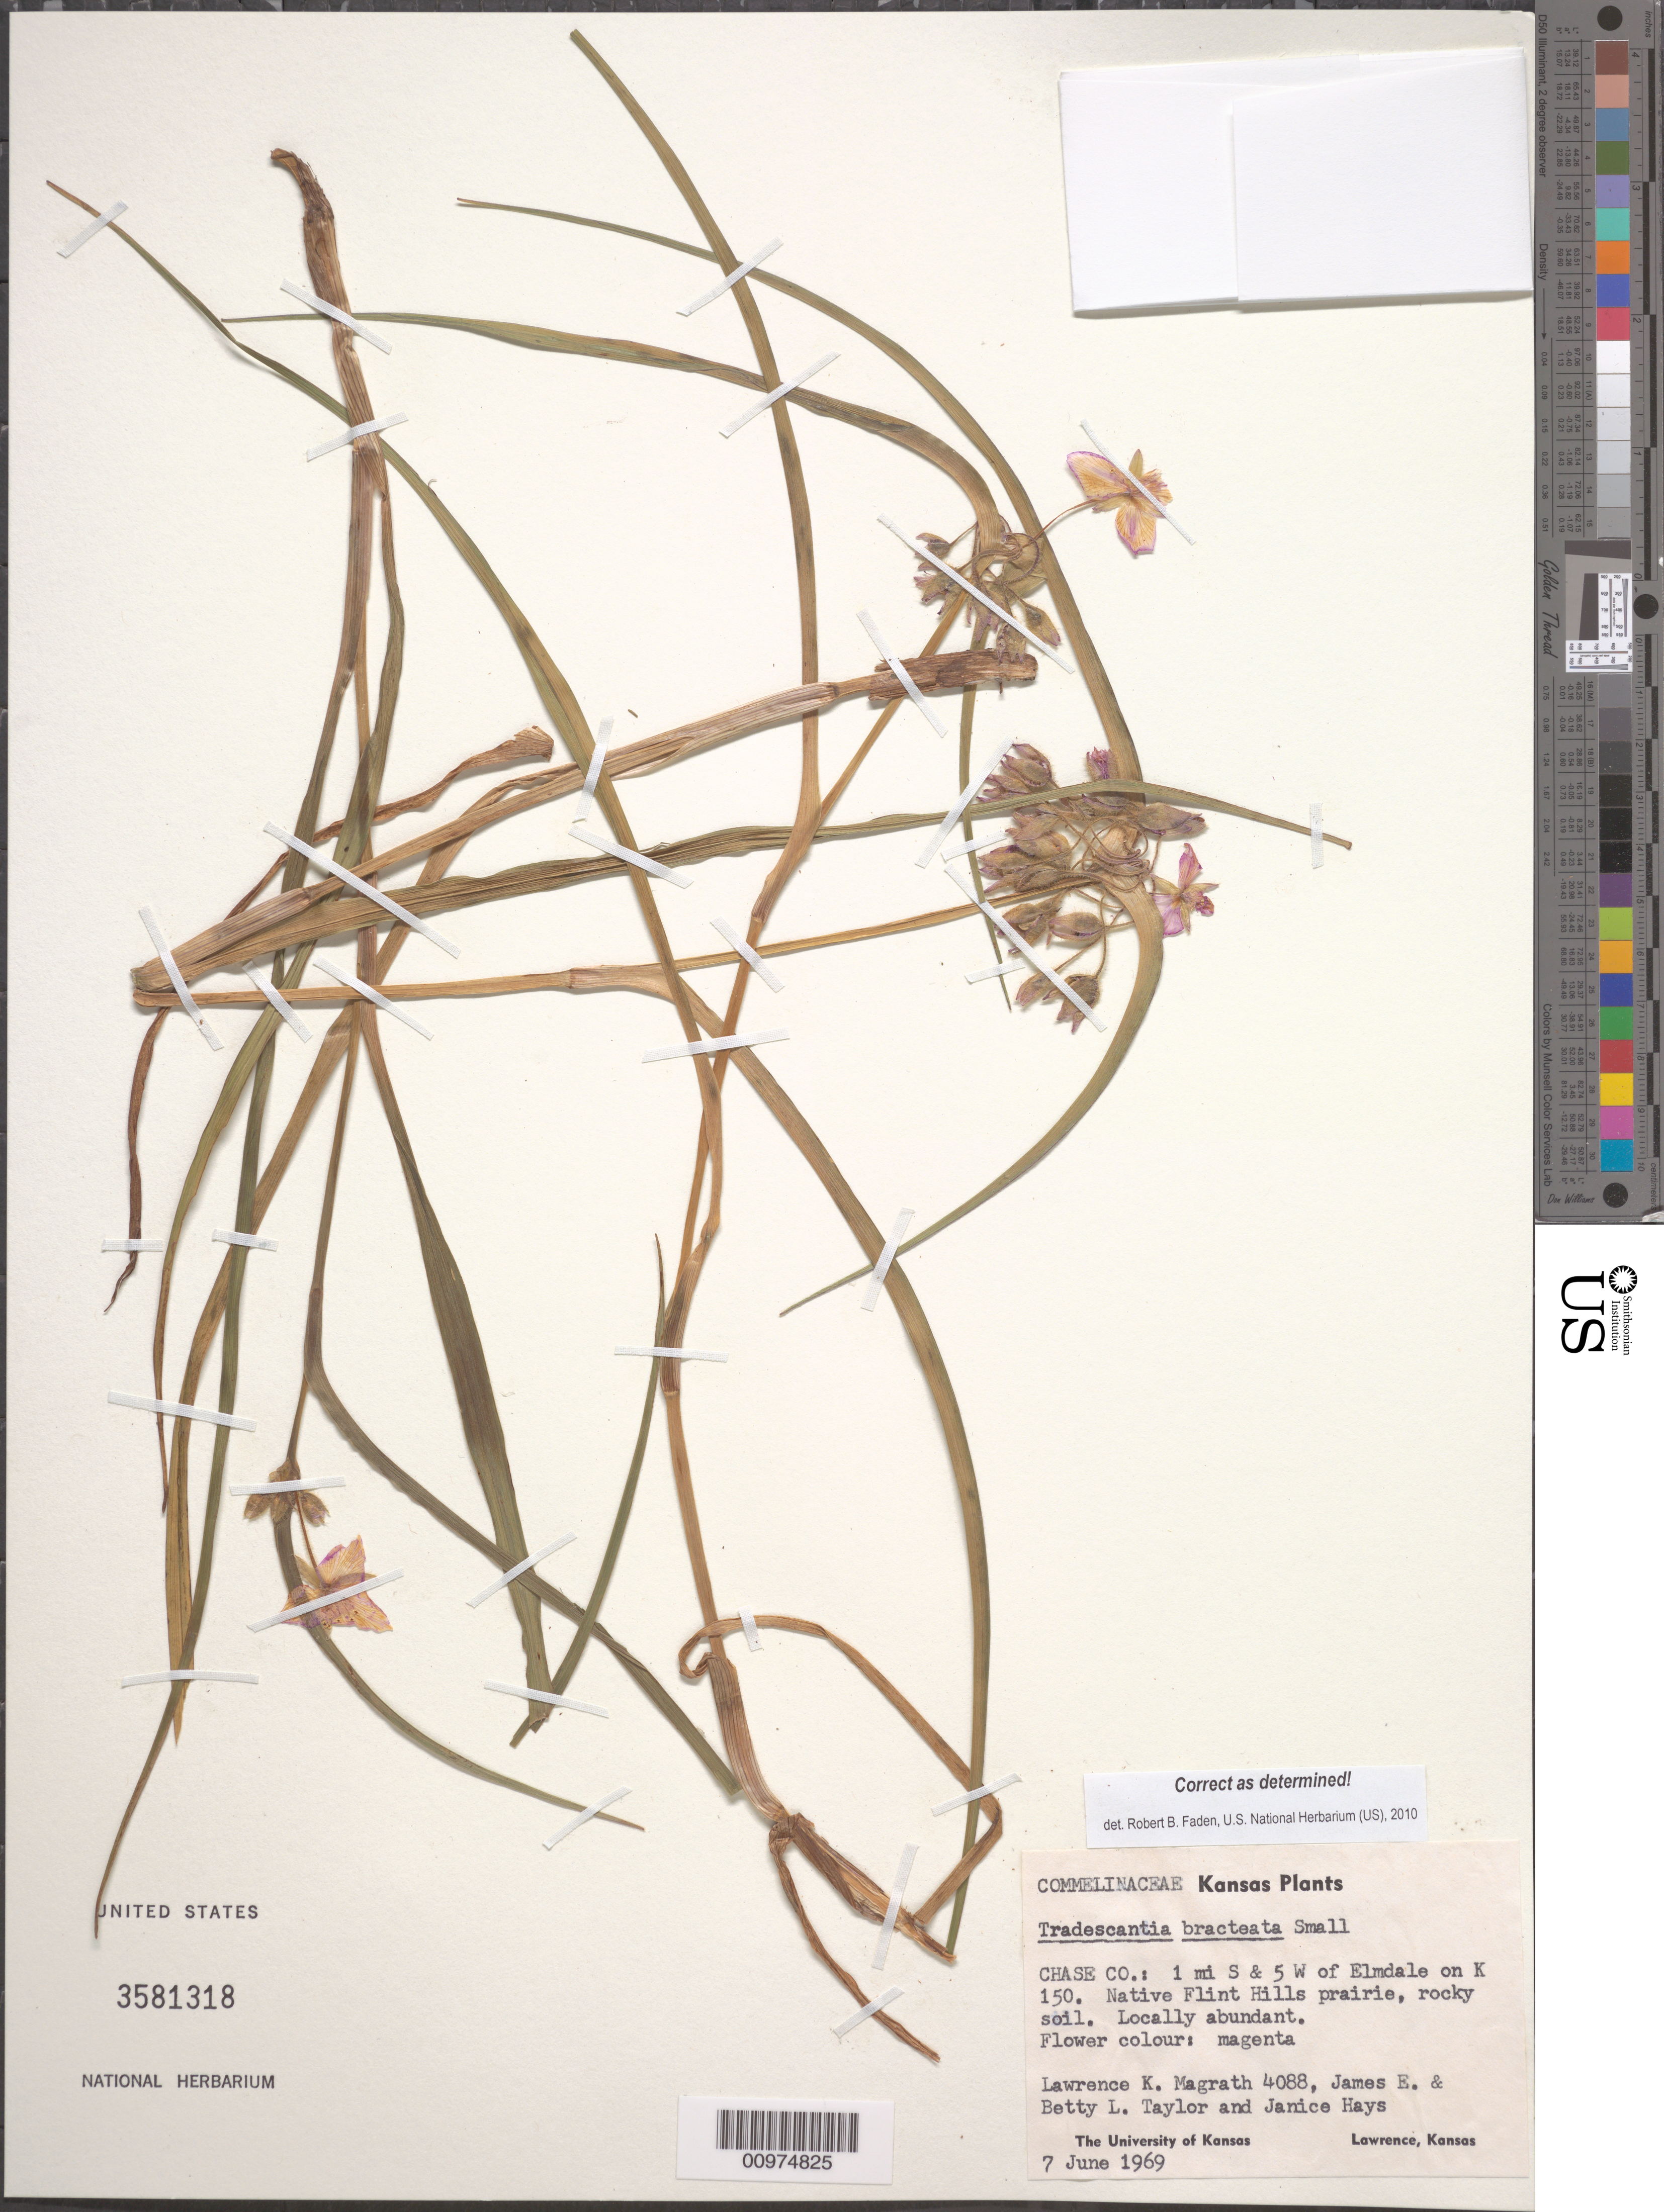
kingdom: Plantae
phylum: Tracheophyta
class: Liliopsida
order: Commelinales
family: Commelinaceae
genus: Tradescantia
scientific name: Tradescantia bracteata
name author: Small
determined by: Faden, Robert B., (US), Smithsonian Institution - National Museum of Natural History (UNITED STATES)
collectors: L. Magrath et al.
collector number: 4088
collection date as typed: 7 June 1969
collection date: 1969-06-07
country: United States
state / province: Kansas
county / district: Chase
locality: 1 mi S & 5 W of Elmdale on K 150.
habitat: Mative Flint Hills prairie, rocky soil.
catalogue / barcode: US 3581318